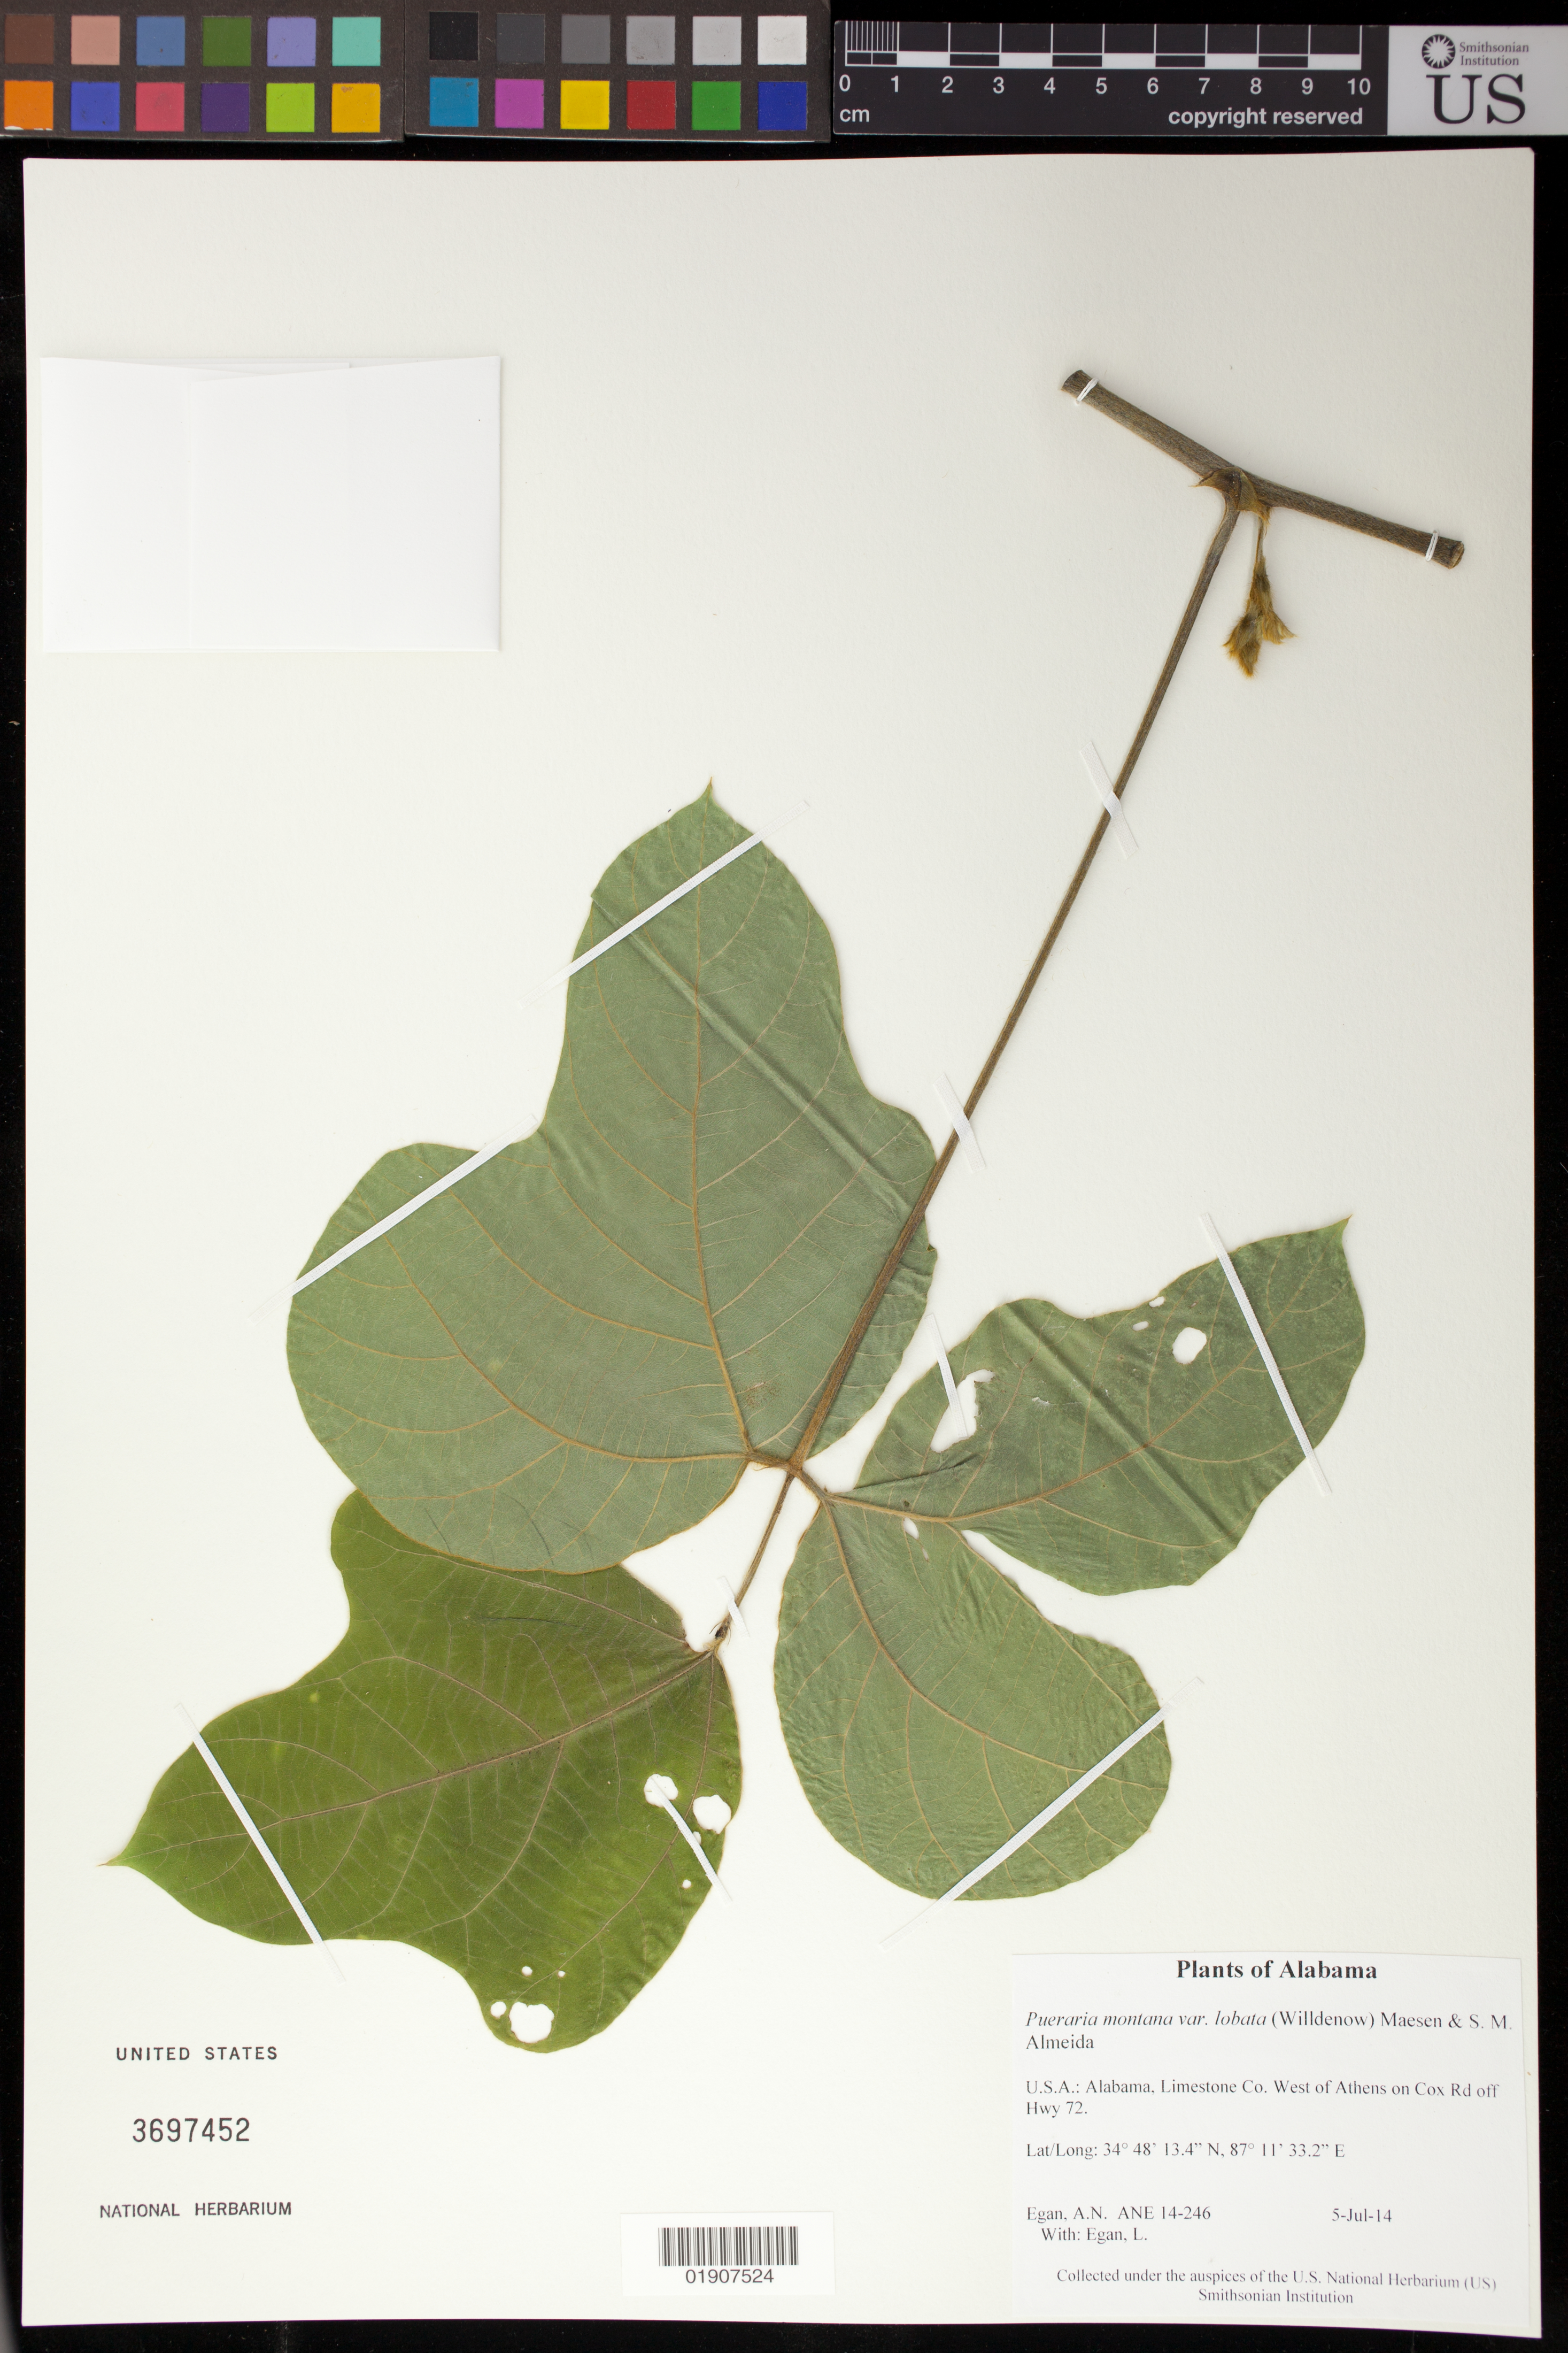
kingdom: Plantae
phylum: Tracheophyta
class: Magnoliopsida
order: Fabales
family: Fabaceae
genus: Pueraria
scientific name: Pueraria montana var. lobata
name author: (Willd.) Maesen & S.M. Almeida ex Sanjappa & Pradeep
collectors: A. N. Egan & L. Egan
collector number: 14-246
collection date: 2014-07-05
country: United States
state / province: Alabama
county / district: Limestone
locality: West of Athens on Cox Rd off Hwy 72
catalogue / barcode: US 3697452